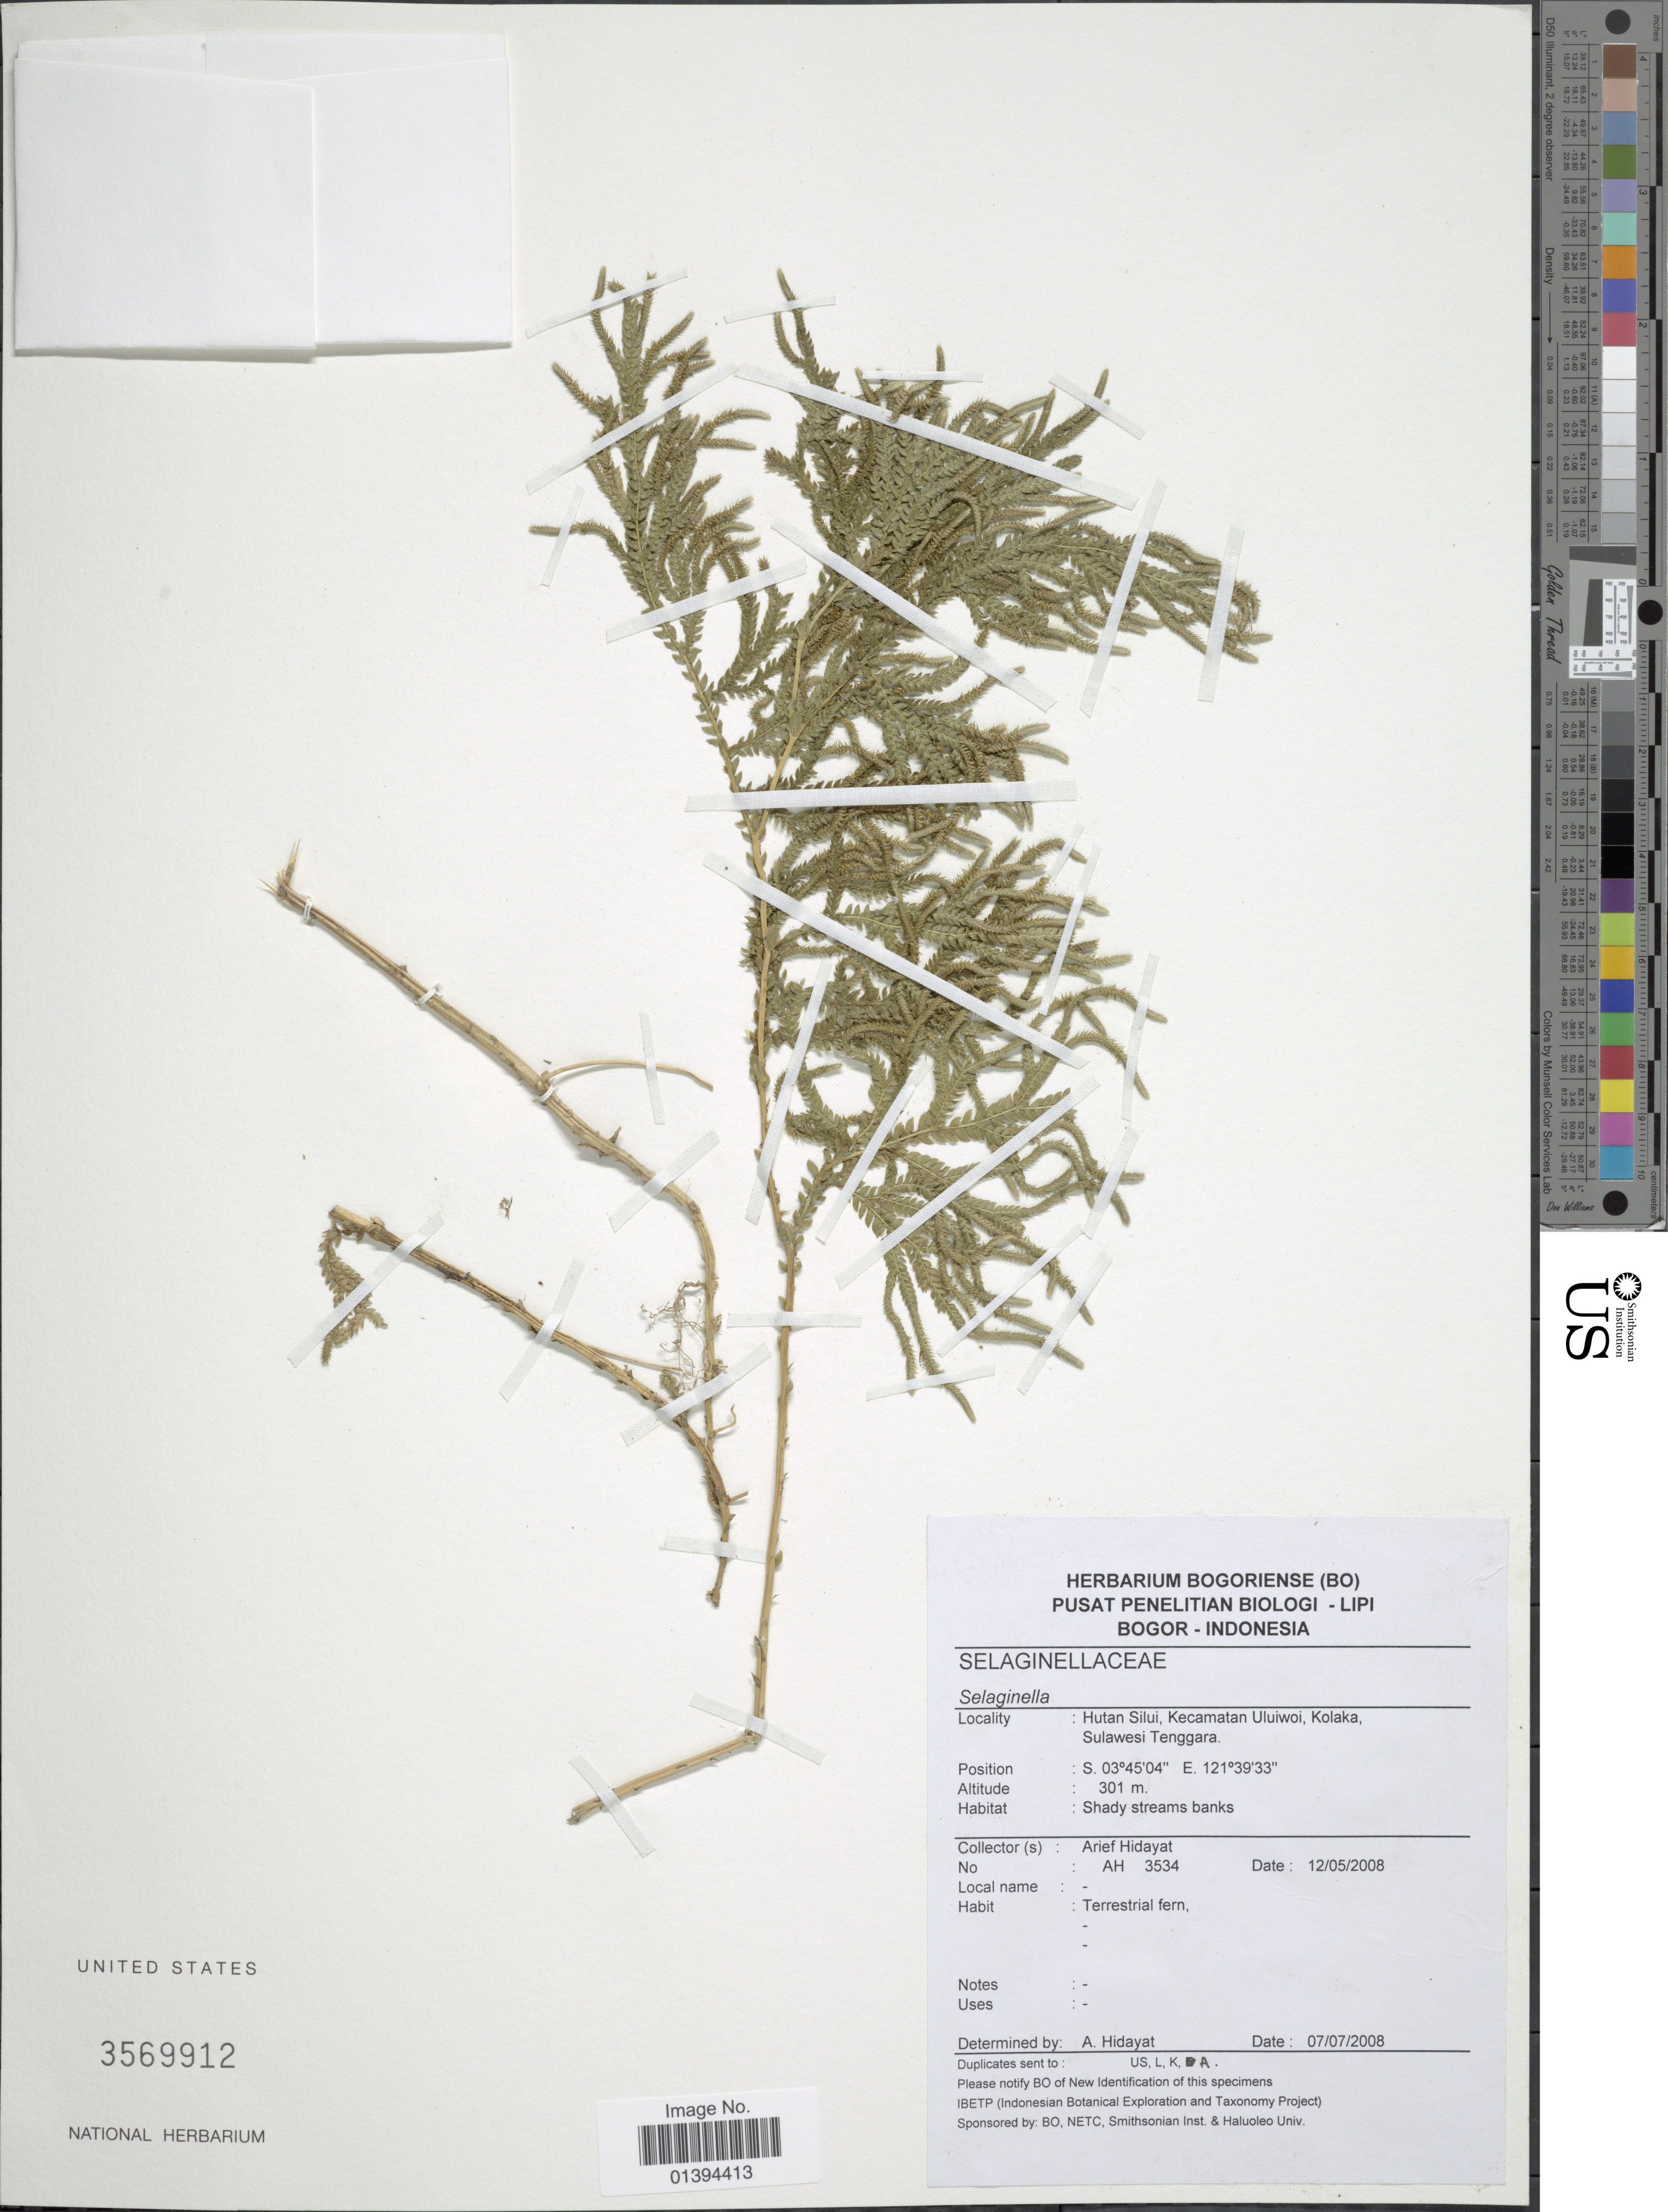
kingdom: Plantae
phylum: Tracheophyta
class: Lycopodiopsida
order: Selaginellales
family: Selaginellaceae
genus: Selaginella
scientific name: Selaginella sp.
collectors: A. Hidayat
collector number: AH 3534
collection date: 2008-05-12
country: Indonesia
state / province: Sulawesi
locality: Hutan Silui, Kecamatan Uluiwoi, Kolaka, Sulawesi Tenggara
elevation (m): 301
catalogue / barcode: US 3569912